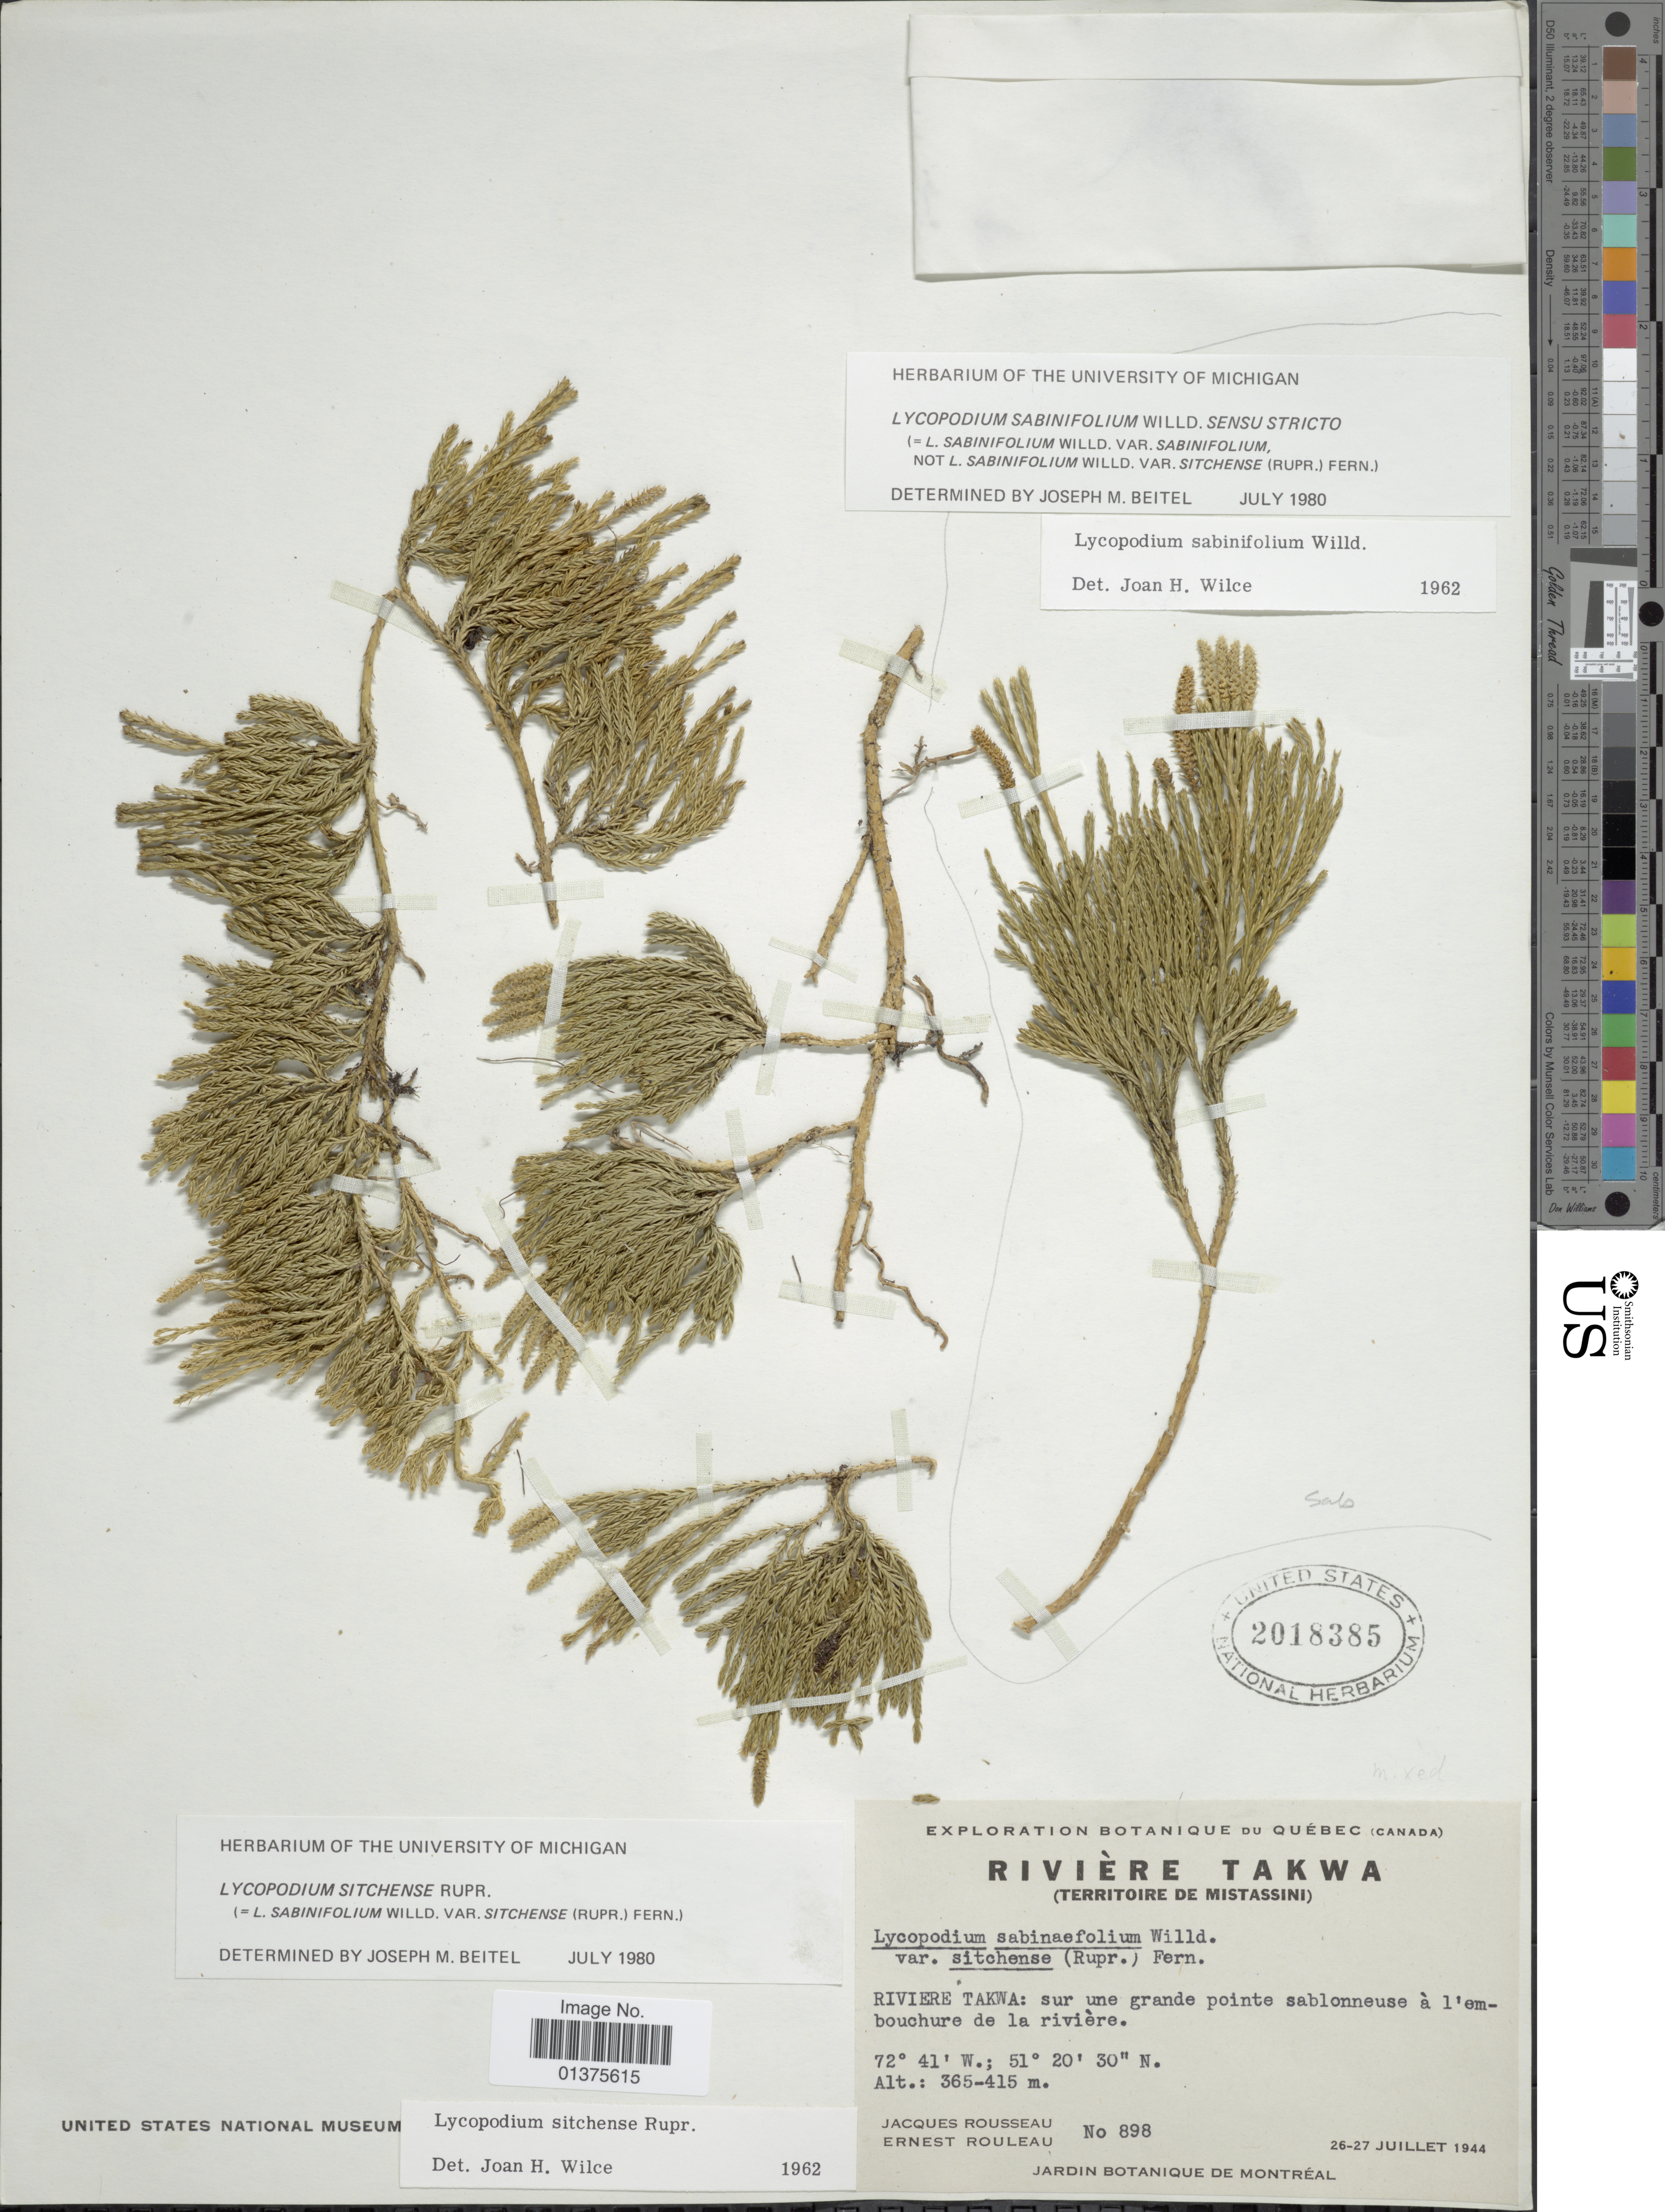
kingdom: Plantae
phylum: Tracheophyta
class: Lycopodiopsida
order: Lycopodiales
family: Lycopodiaceae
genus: Diphasiastrum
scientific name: Diphasiastrum sitchense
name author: (Rupr.) Holub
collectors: J. Rousseau & J. Rouleau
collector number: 898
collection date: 1944-07-26/1944-07-27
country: Canada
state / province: Quebec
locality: Riviere Takwa, Territoire de Mistassini, Riviere Takwa: sur une grande points sablonneuse a l'embouchure de la riviere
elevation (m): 365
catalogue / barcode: US 2018385